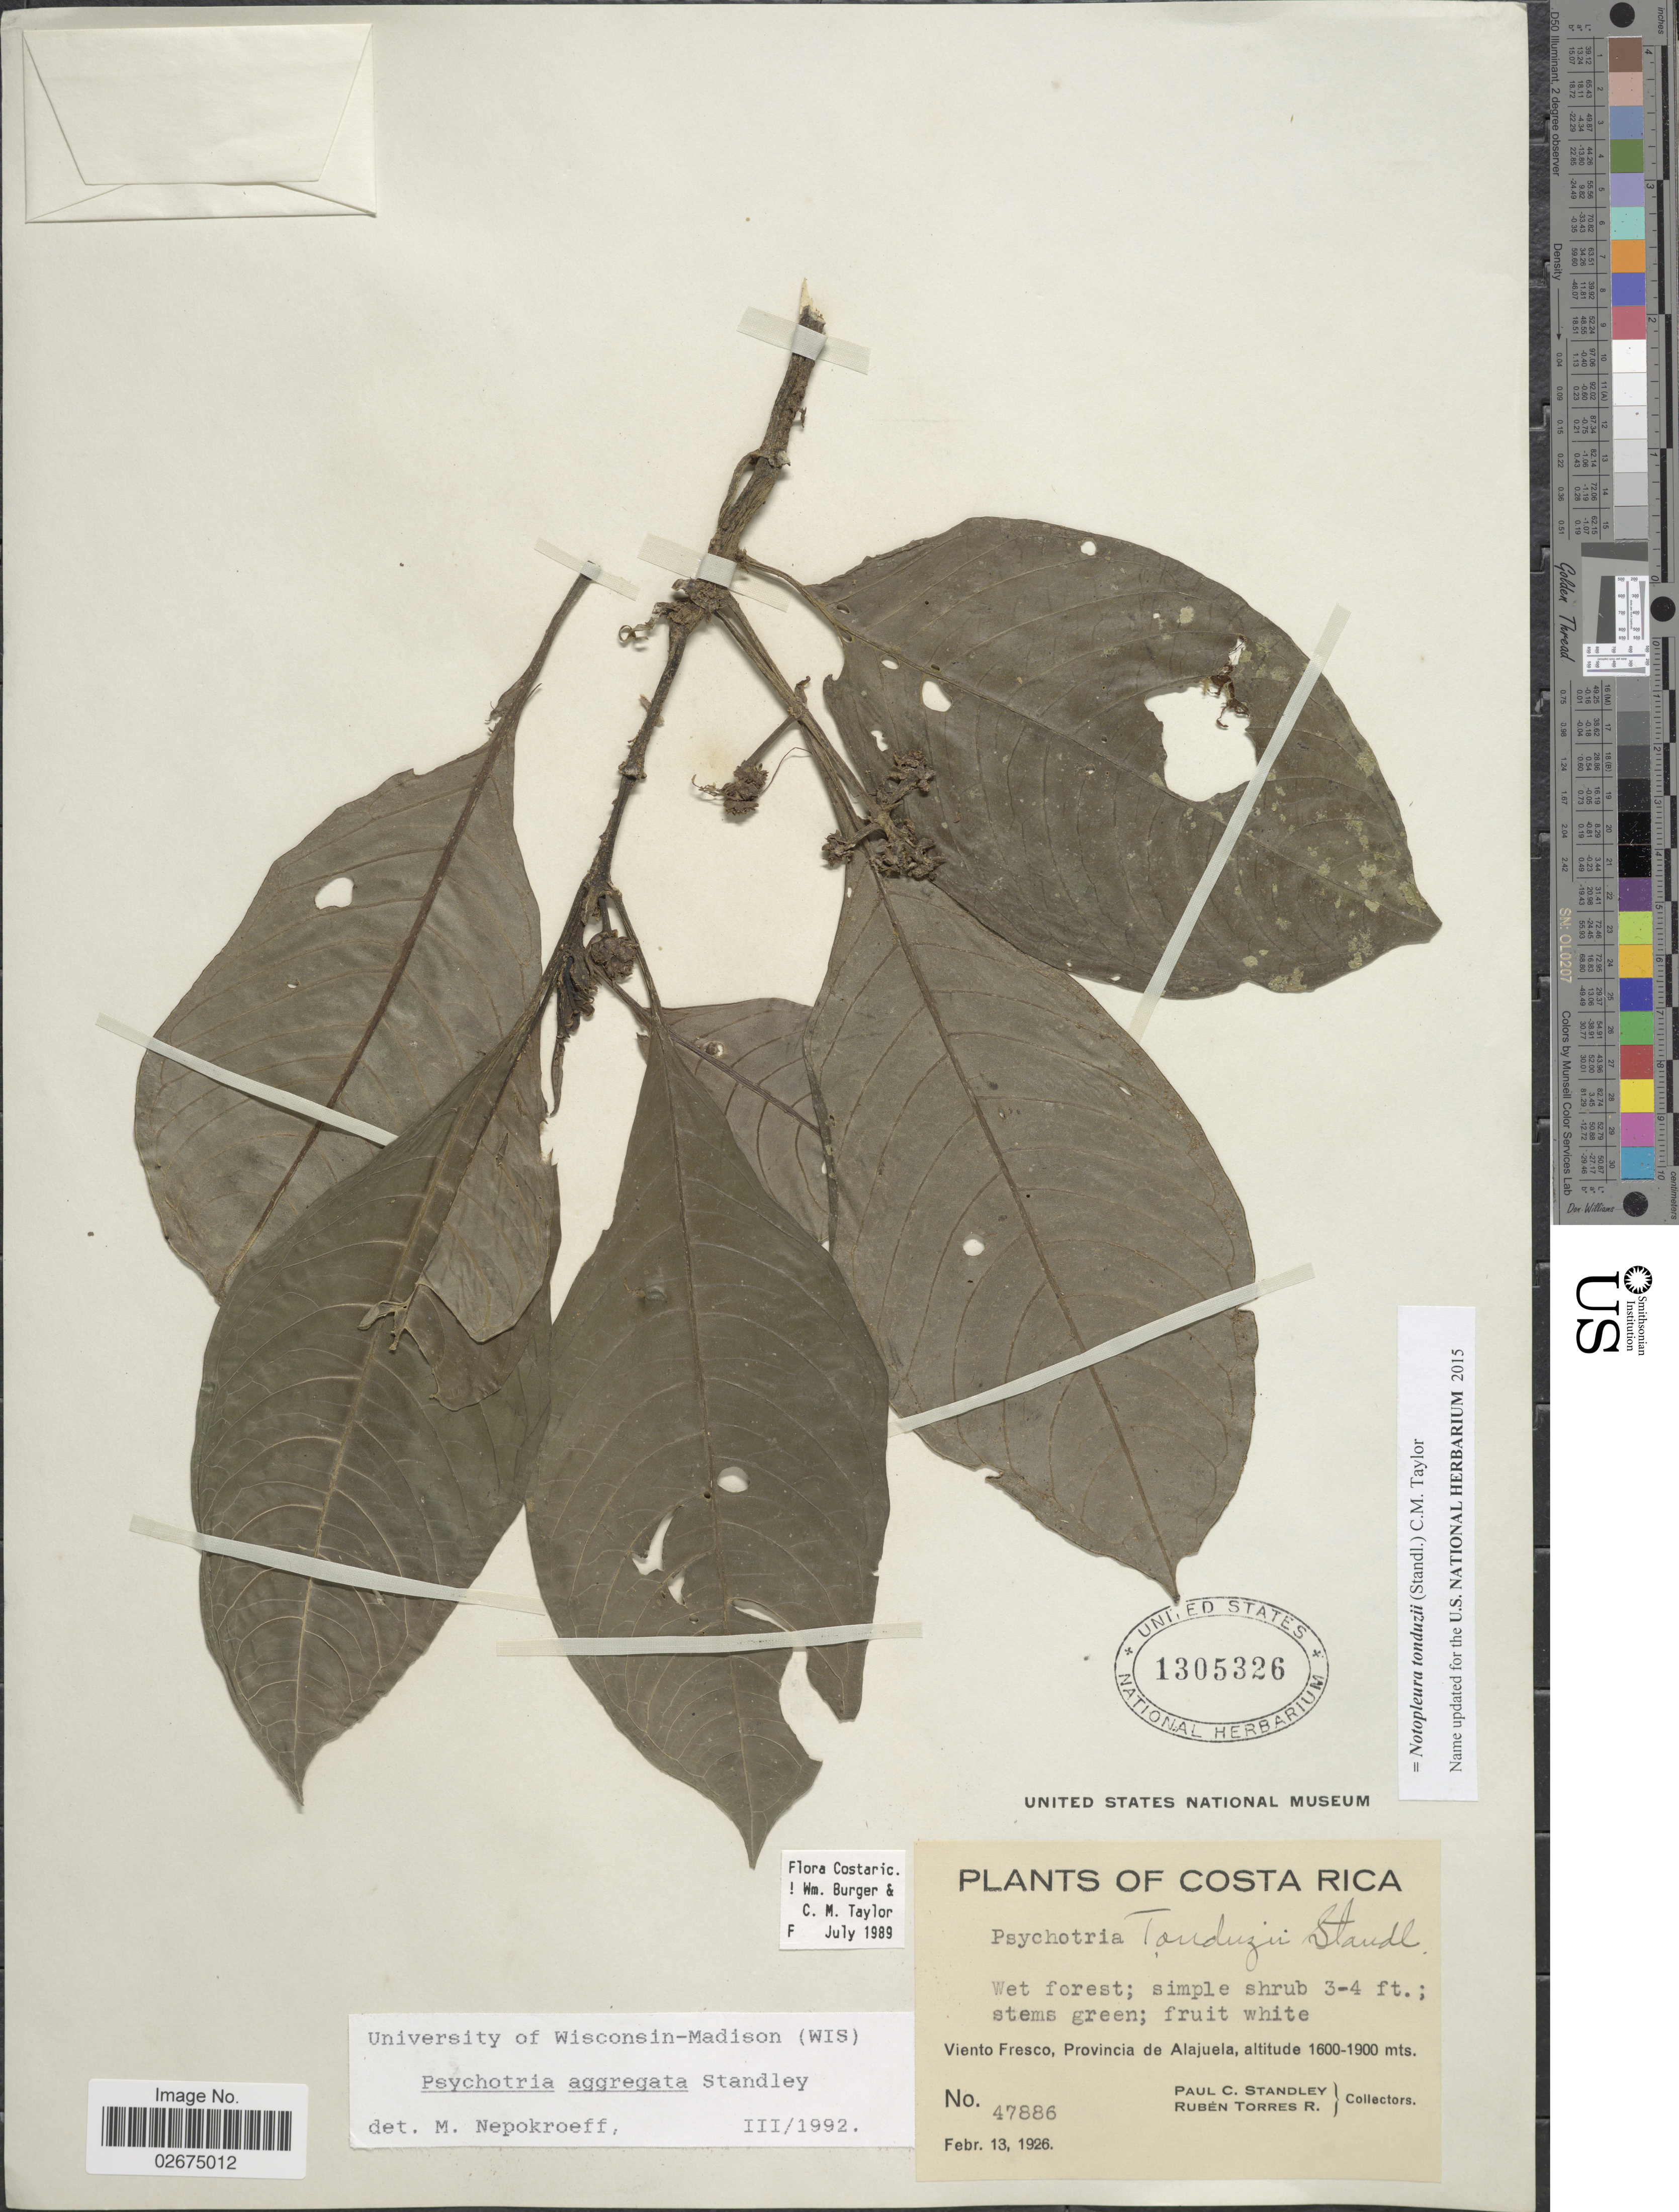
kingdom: Plantae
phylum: Tracheophyta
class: Magnoliopsida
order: Gentianales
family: Rubiaceae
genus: Notopleura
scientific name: Notopleura tonduzii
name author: (Standl.) C.M. Taylor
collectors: P. C. Standley & R. Torres Rojas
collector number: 47886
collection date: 1926-02-13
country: Costa Rica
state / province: Alajuela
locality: Viento Fresco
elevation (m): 1600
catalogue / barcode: US 1305326